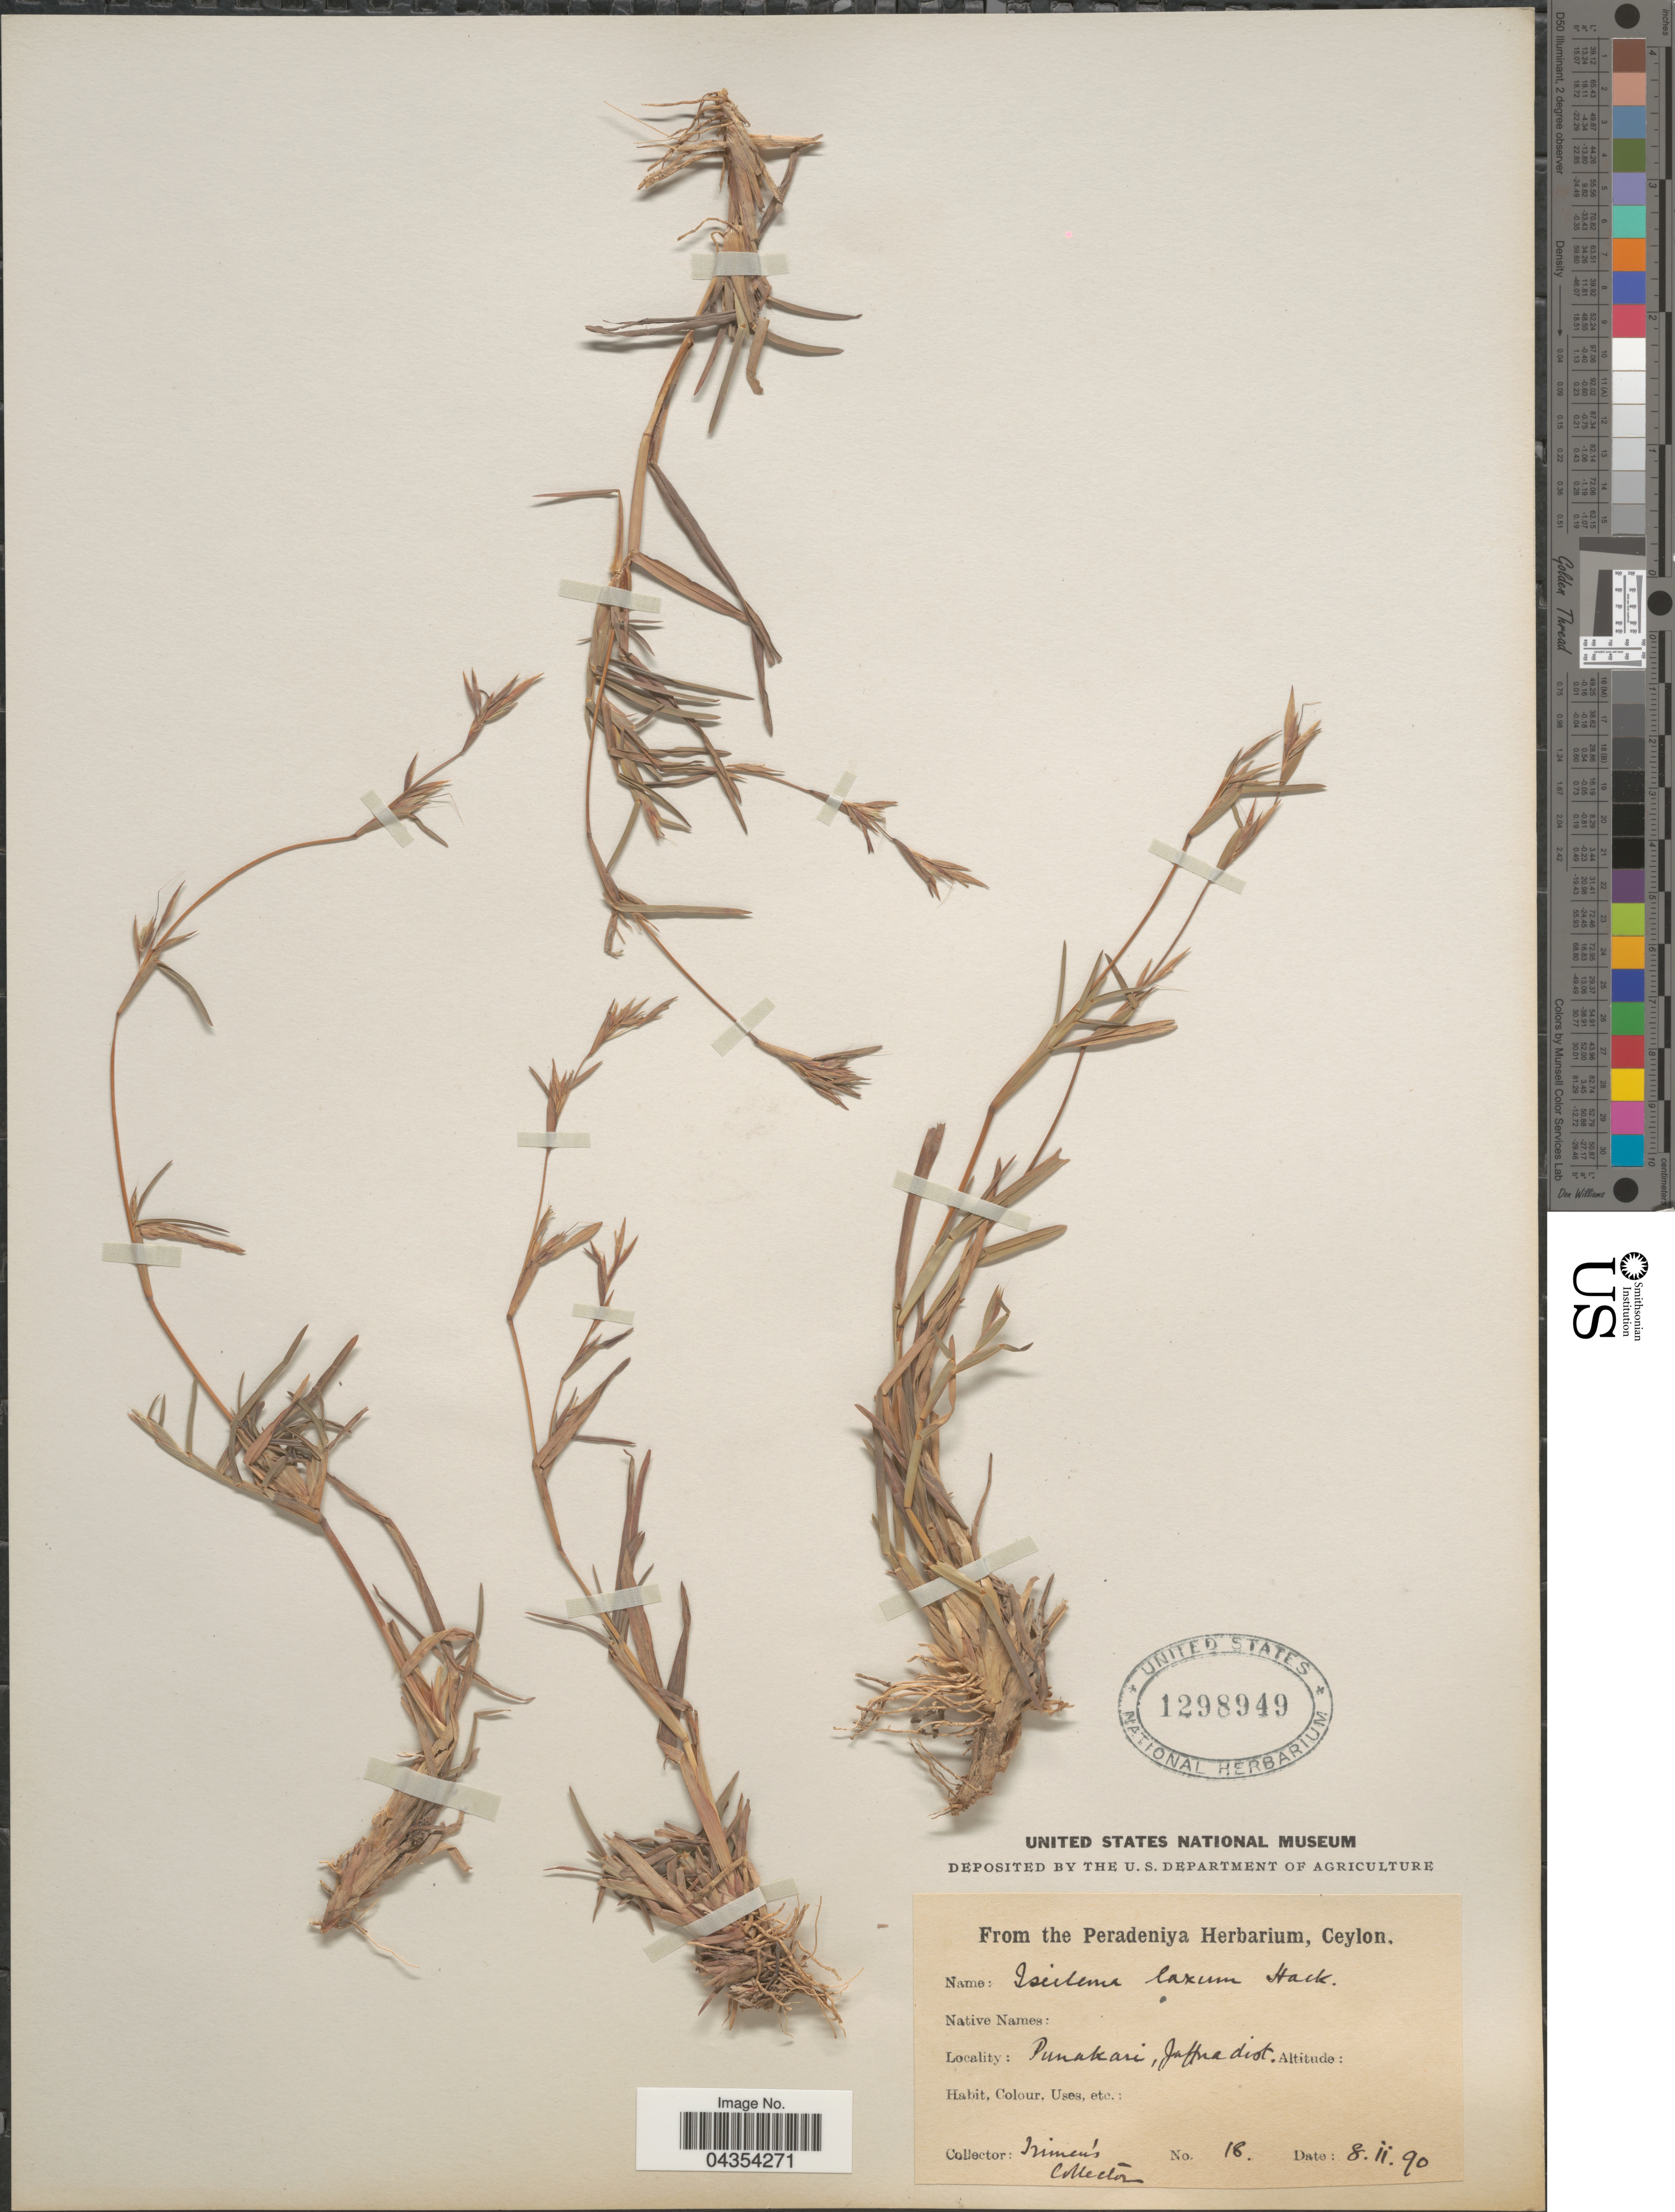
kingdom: Plantae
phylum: Tracheophyta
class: Liliopsida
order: Poales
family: Poaceae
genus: Iseilema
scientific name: Iseilema jainiana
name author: P. Umam. & P. Daniel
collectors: Trimen's collector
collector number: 18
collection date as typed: Transcribed d/m/y: 8/2/90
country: Sri Lanka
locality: Punakari, Jaffna dist.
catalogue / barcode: US 1298949